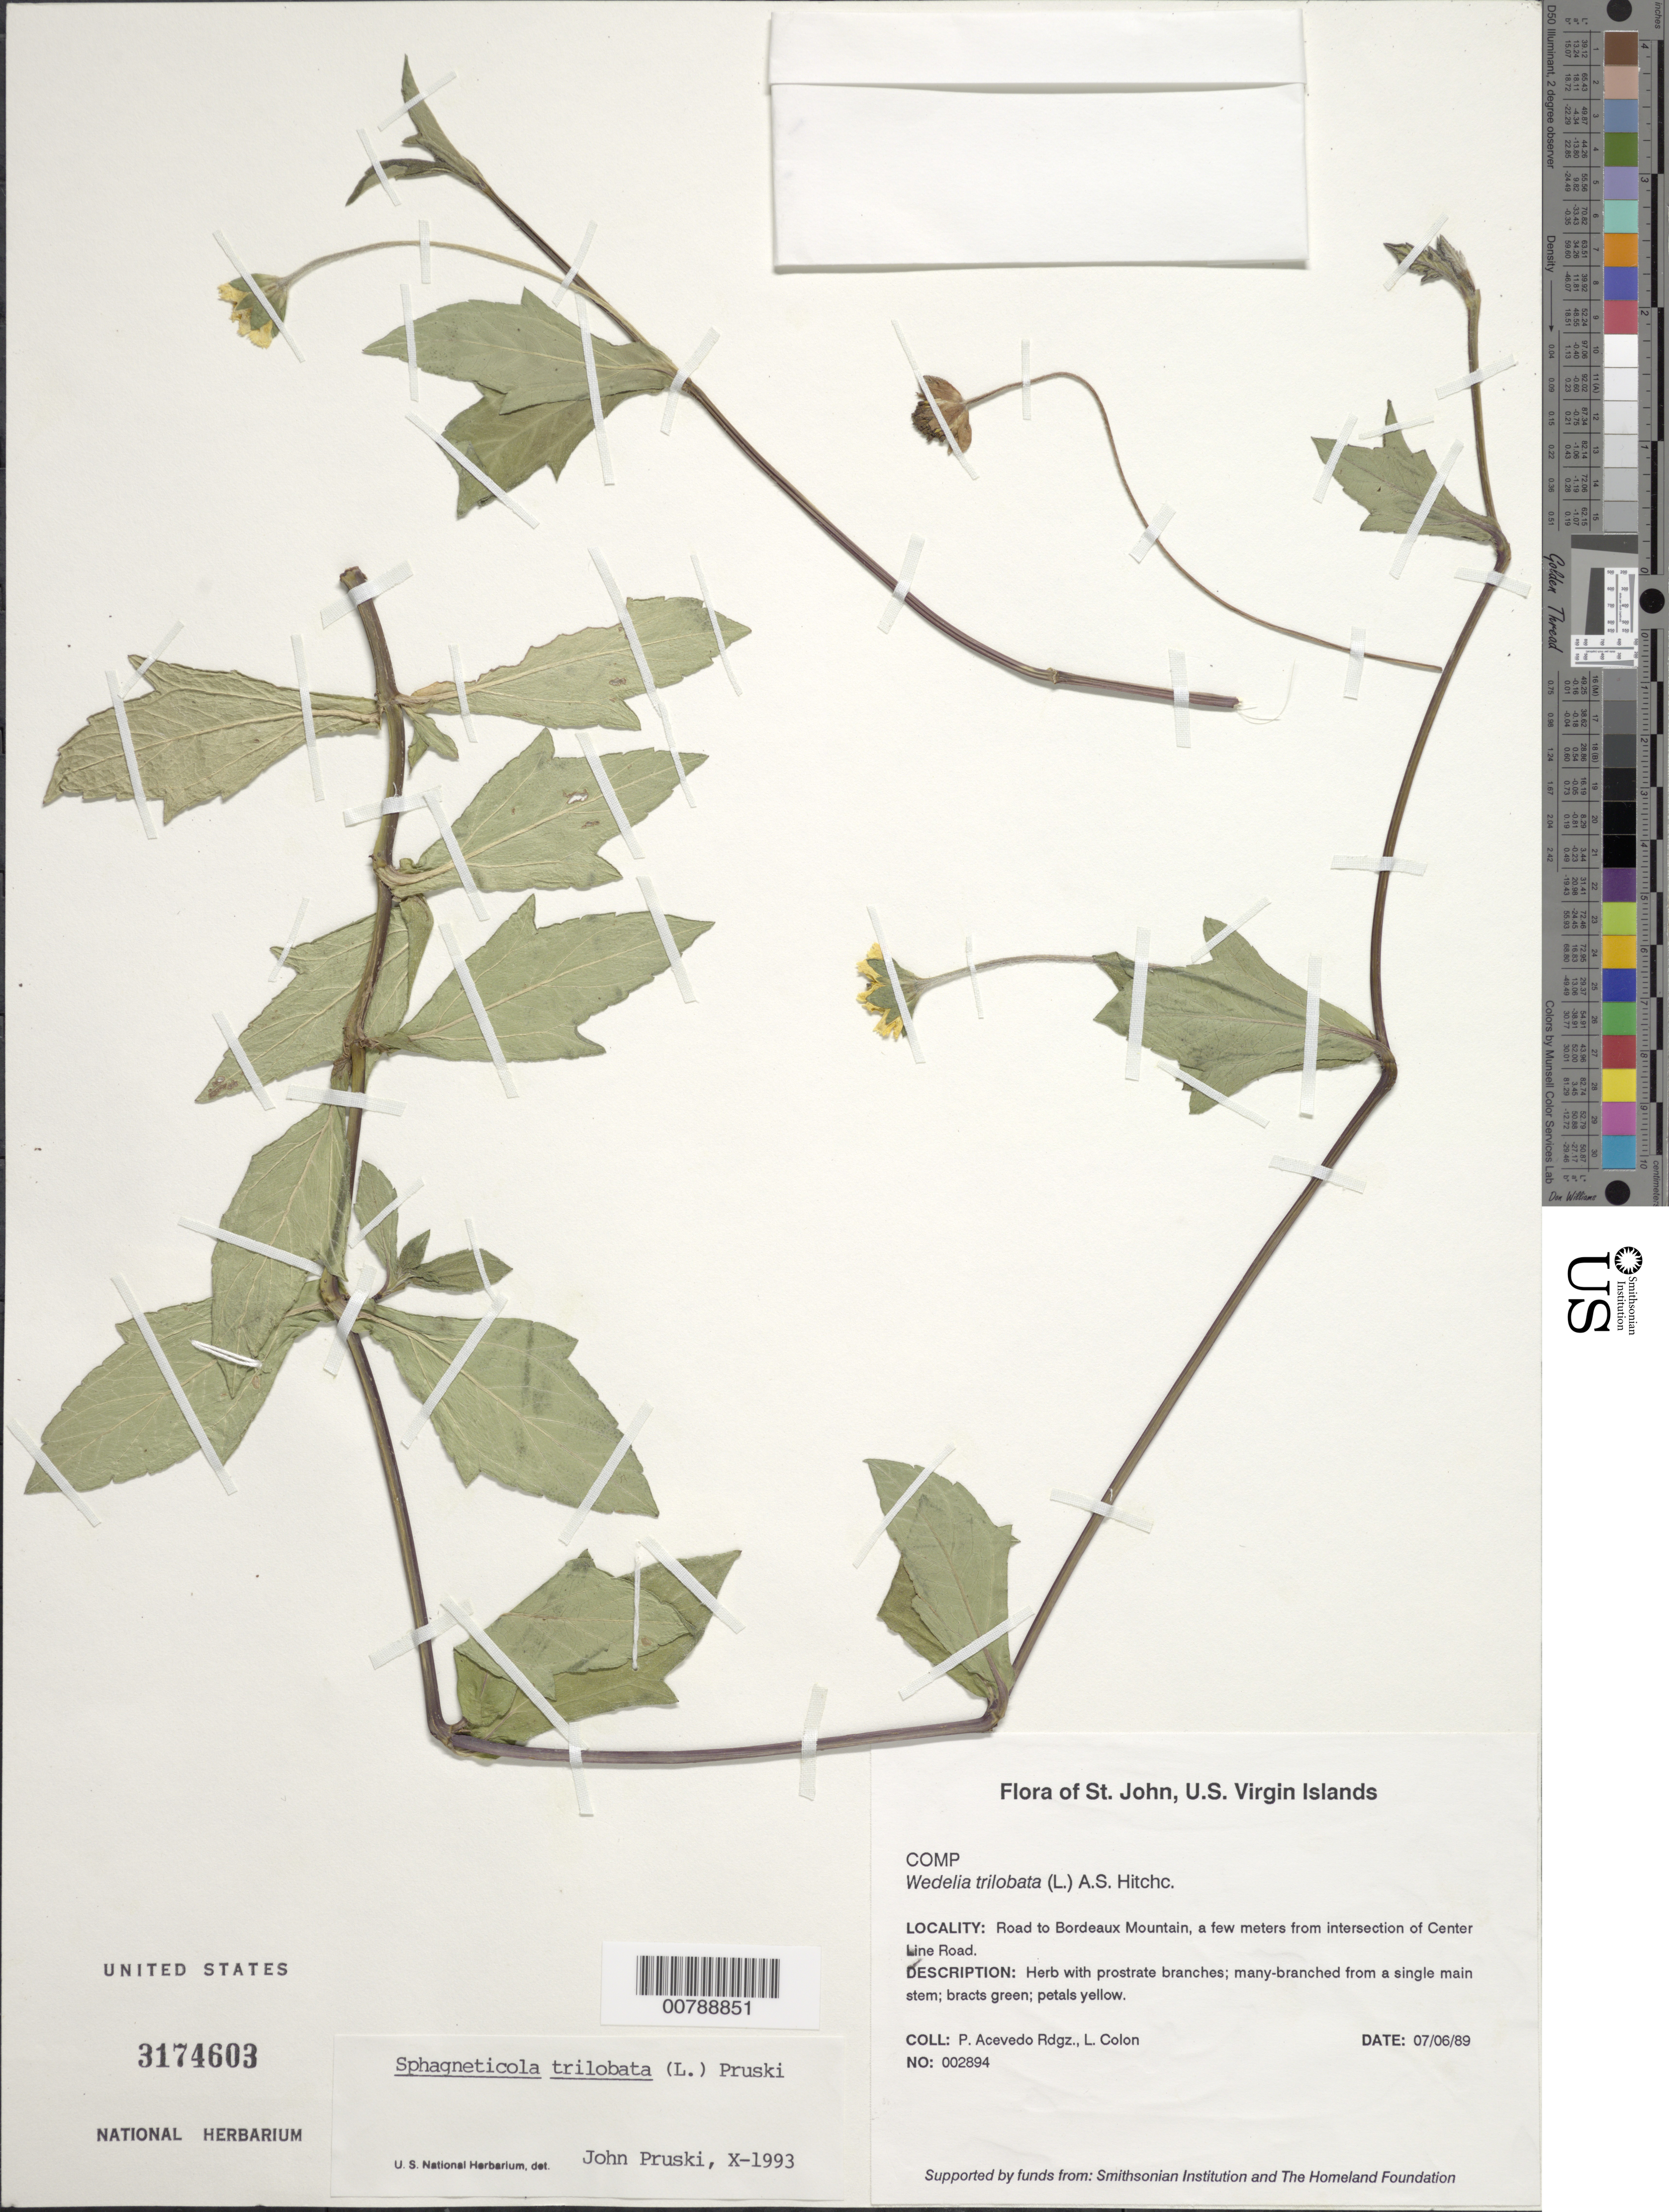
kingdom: Plantae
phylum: Tracheophyta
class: Magnoliopsida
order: Asterales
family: Asteraceae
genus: Sphagneticola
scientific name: Sphagneticola trilobata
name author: (L.) Pruski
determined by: Pruski, J. F.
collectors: P. Acevedo-Rodr. & L. Colon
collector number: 2894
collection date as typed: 06 Jul 1989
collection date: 1989-07-06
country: U.S. Virgin Islands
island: St. John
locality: Road to Bordeaux Mountain, a few meters from intersection of Center Line Road.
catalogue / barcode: US 3174603